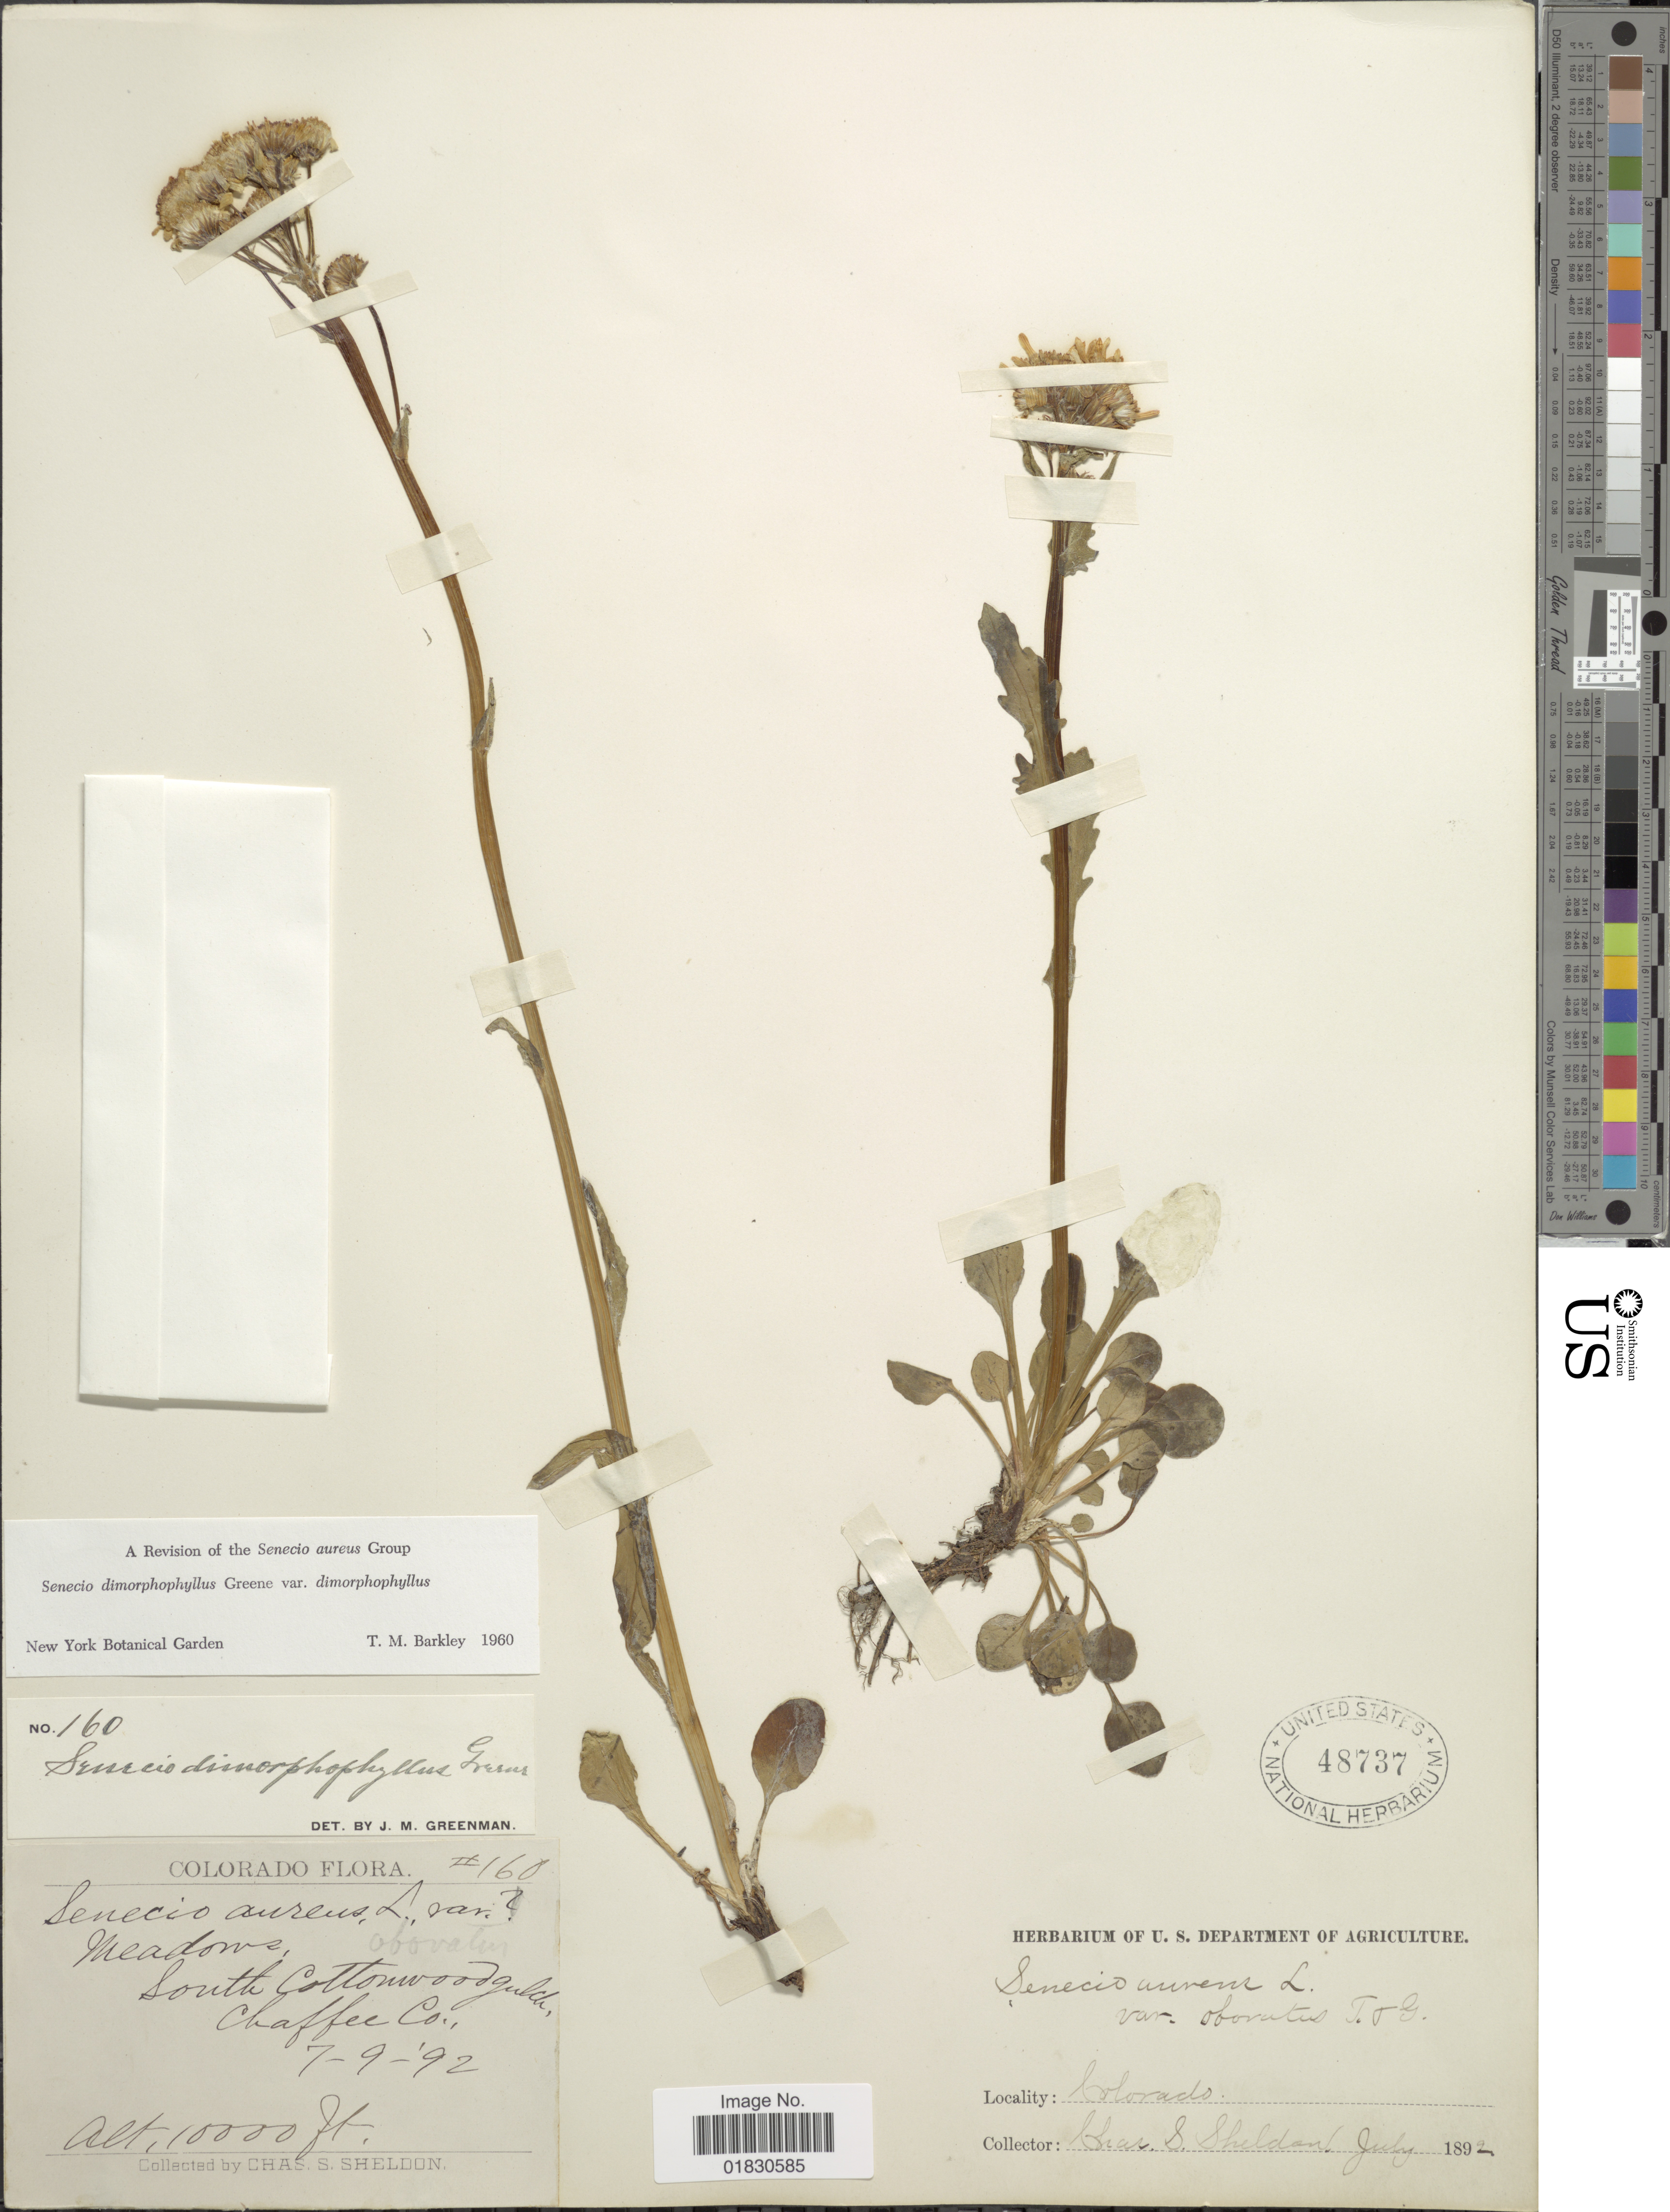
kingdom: Plantae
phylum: Tracheophyta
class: Magnoliopsida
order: Asterales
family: Asteraceae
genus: Packera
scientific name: Packera dimorphophylla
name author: (Greene) W.A. Weber & Á. Löve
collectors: C. S. Sheldon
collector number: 160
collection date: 1892-07-09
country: United States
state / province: Colorado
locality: South Cottonwood Gulch, Chaffee Co.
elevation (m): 3048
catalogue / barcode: US 48737